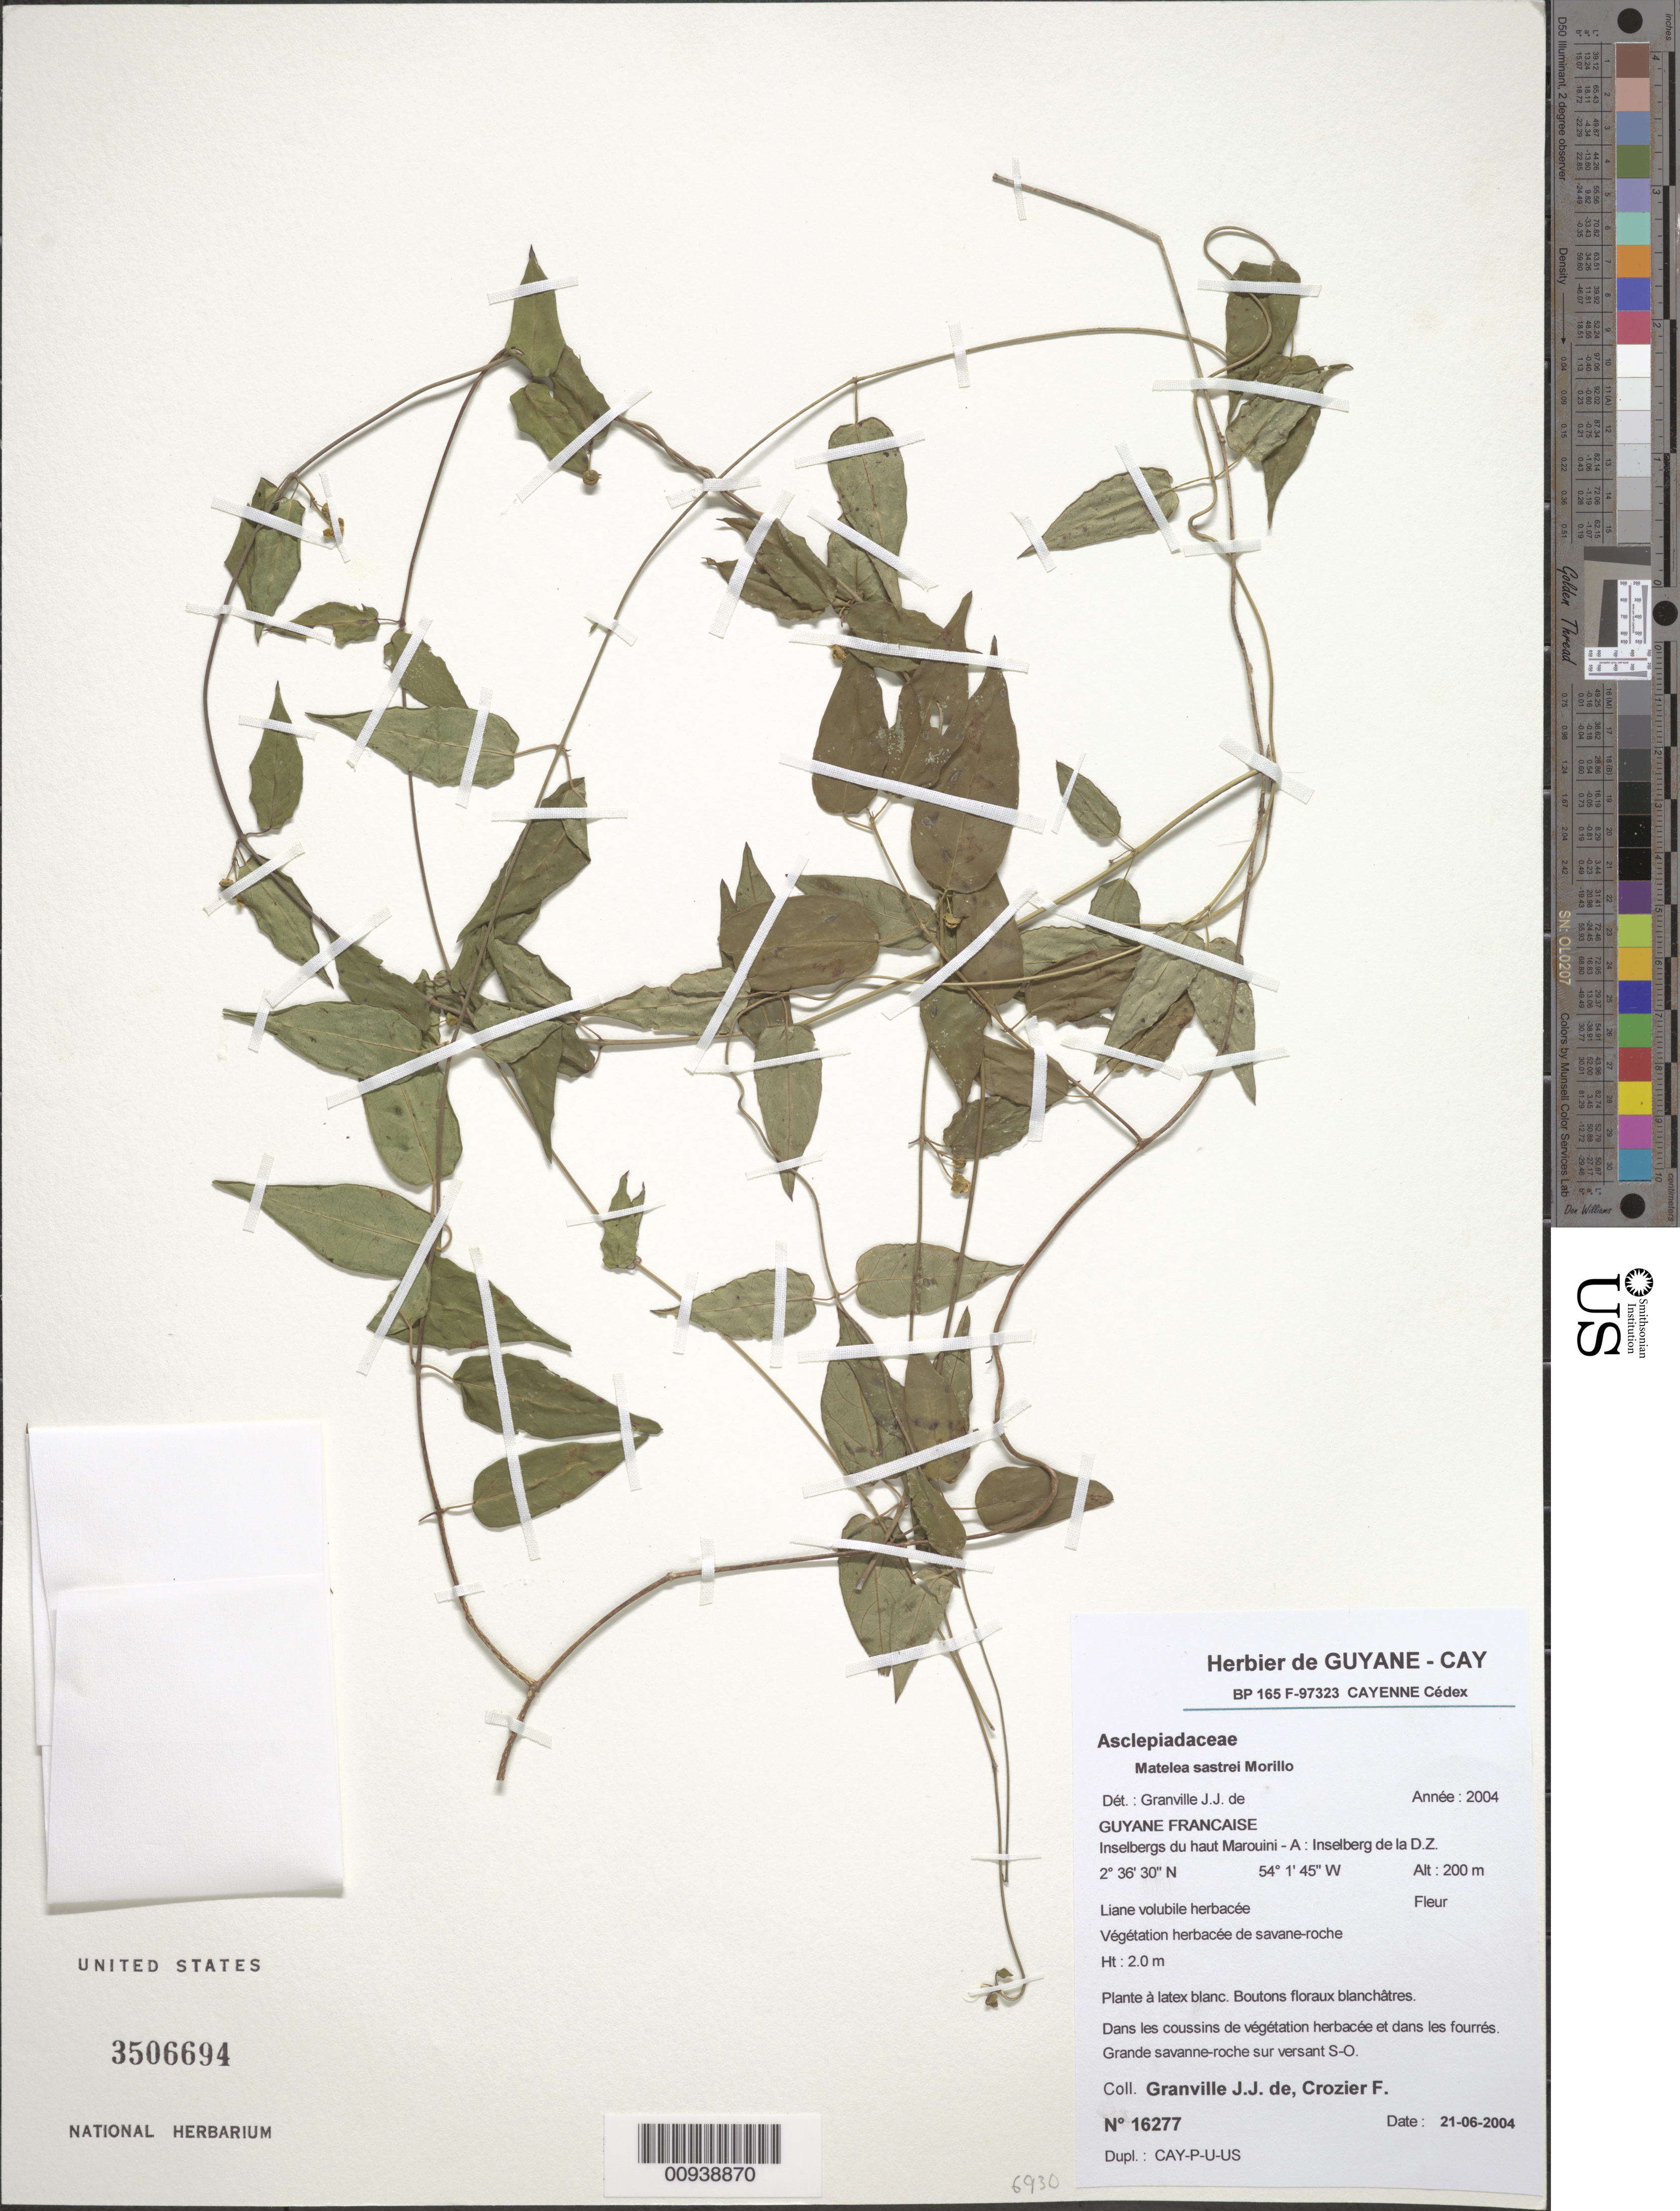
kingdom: Plantae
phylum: Tracheophyta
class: Magnoliopsida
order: Gentianales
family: Apocynaceae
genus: Matelea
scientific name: Matelea sastrei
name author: Morillo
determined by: Granville, J. J. de, (CAY), Institut de Recherche pour le Developpement (IRD) (FRENCH GUIANA)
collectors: J.-J. de Granville & F. Crozier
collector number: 16277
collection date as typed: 21-Jun-04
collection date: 2004-06-21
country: French Guiana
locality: Haut Marouini-A; Inselberg de la D.Z.; grande savanne-roche sur versant S-O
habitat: Végétation herbacée de savane-roche sur versant S-O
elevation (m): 200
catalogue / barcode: US 3506694